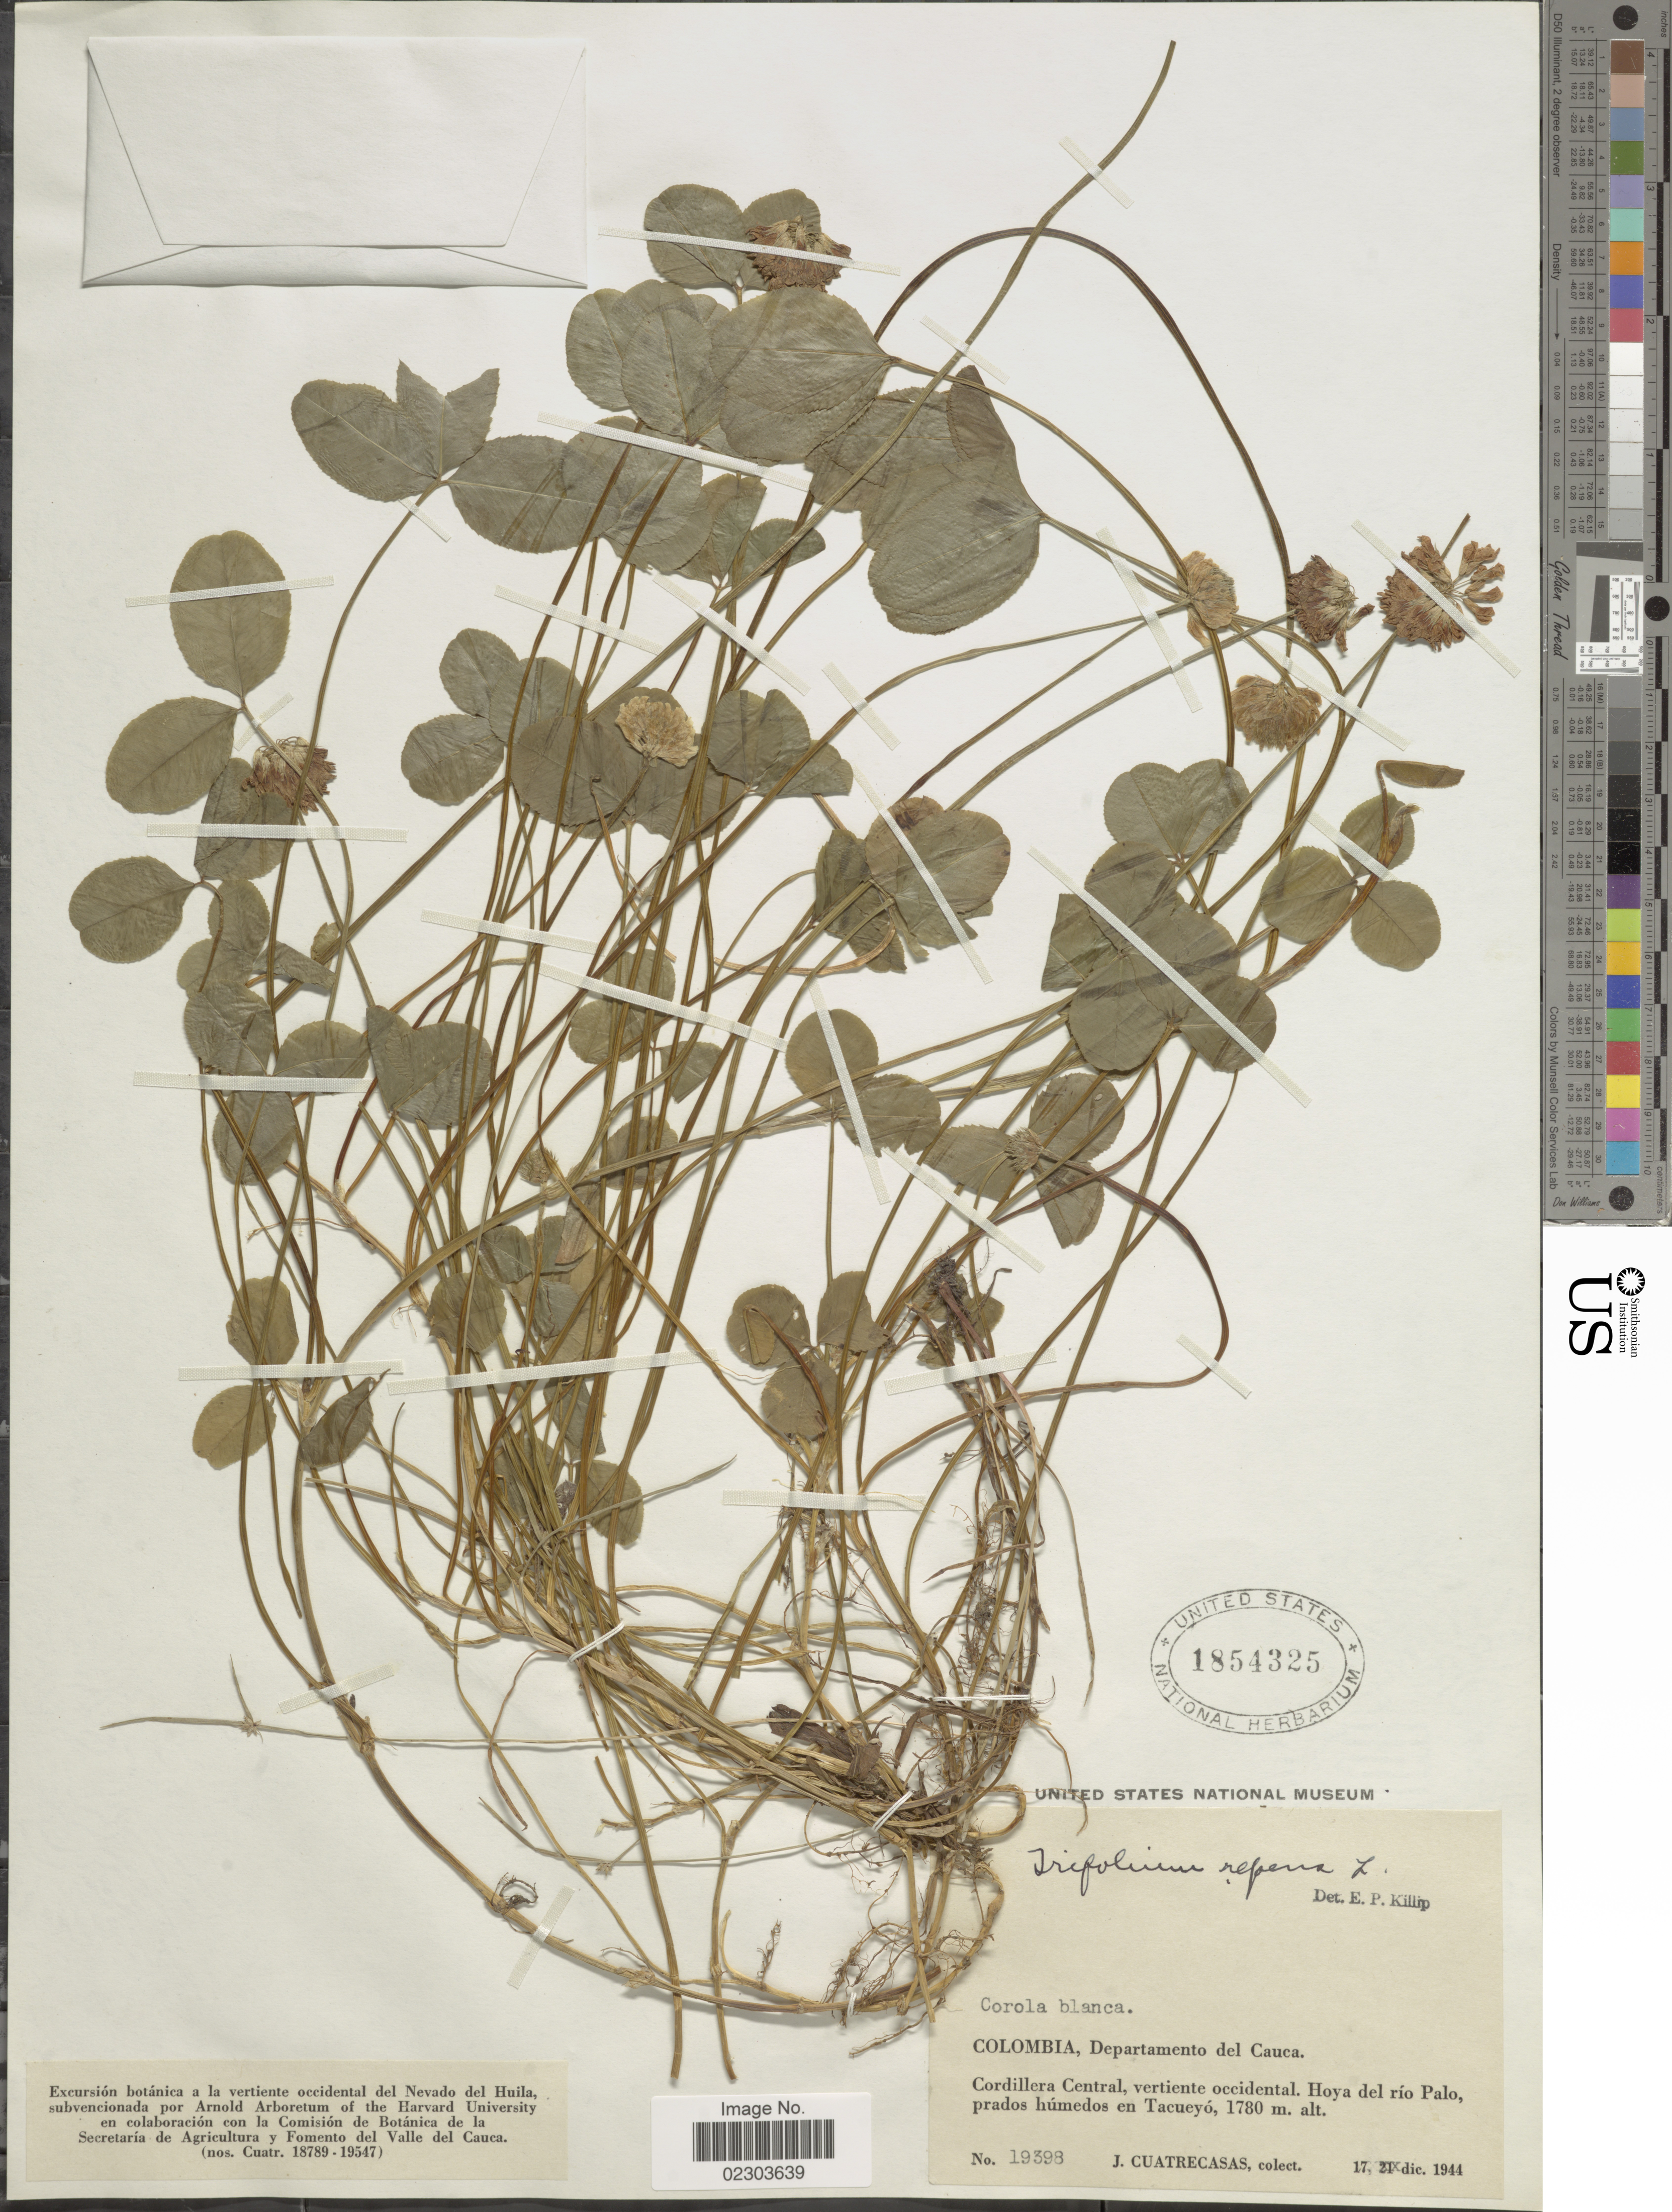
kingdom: Plantae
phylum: Tracheophyta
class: Magnoliopsida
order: Fabales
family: Fabaceae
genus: Trifolium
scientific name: Trifolium repens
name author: L.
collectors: J. Cuatrecasas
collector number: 19398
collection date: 1944-12-17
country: Colombia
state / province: Cauca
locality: Cordillera Central, vertiente occidental, hoya del río Palo, prados húmedos en Tacueyó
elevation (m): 1780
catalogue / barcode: US 1854325